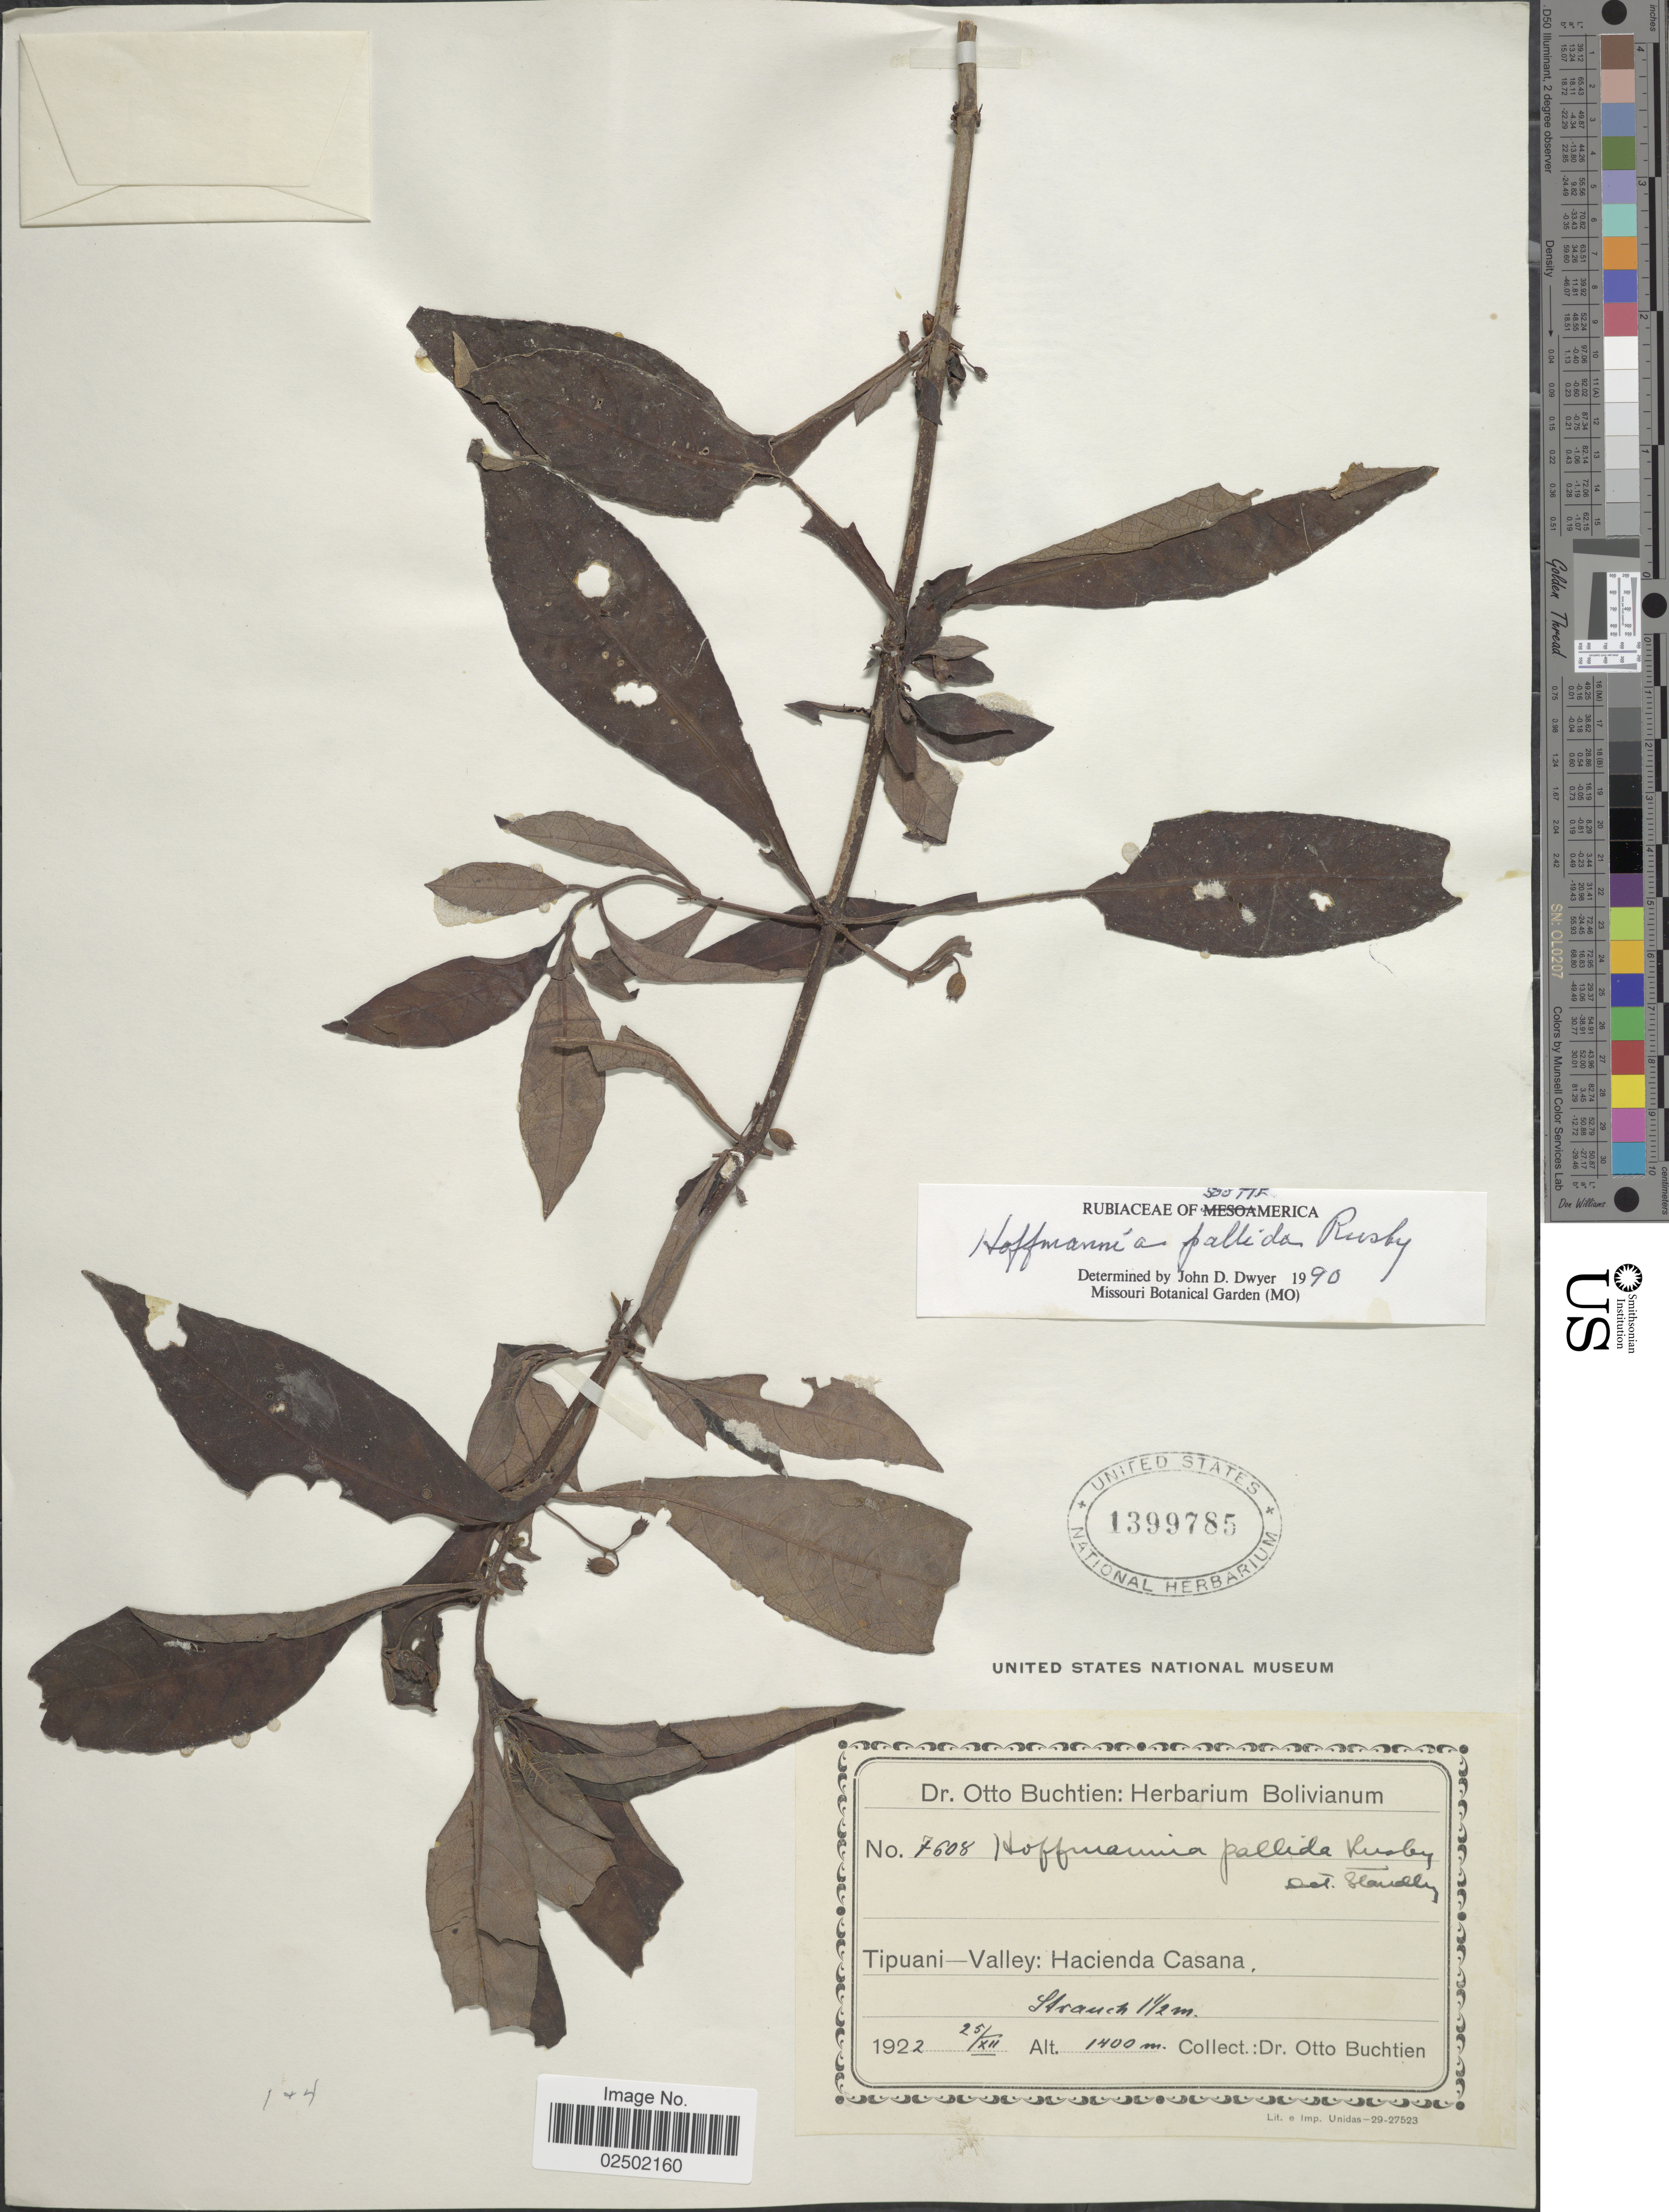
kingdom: Plantae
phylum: Tracheophyta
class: Magnoliopsida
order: Gentianales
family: Rubiaceae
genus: Hoffmannia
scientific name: Hoffmannia pallida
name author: Rusby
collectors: O. Buchtien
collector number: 7608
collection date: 1922-12-25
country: Bolivia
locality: Tipuani Valley: Hacienda Casana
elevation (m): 1400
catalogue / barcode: US 1399785